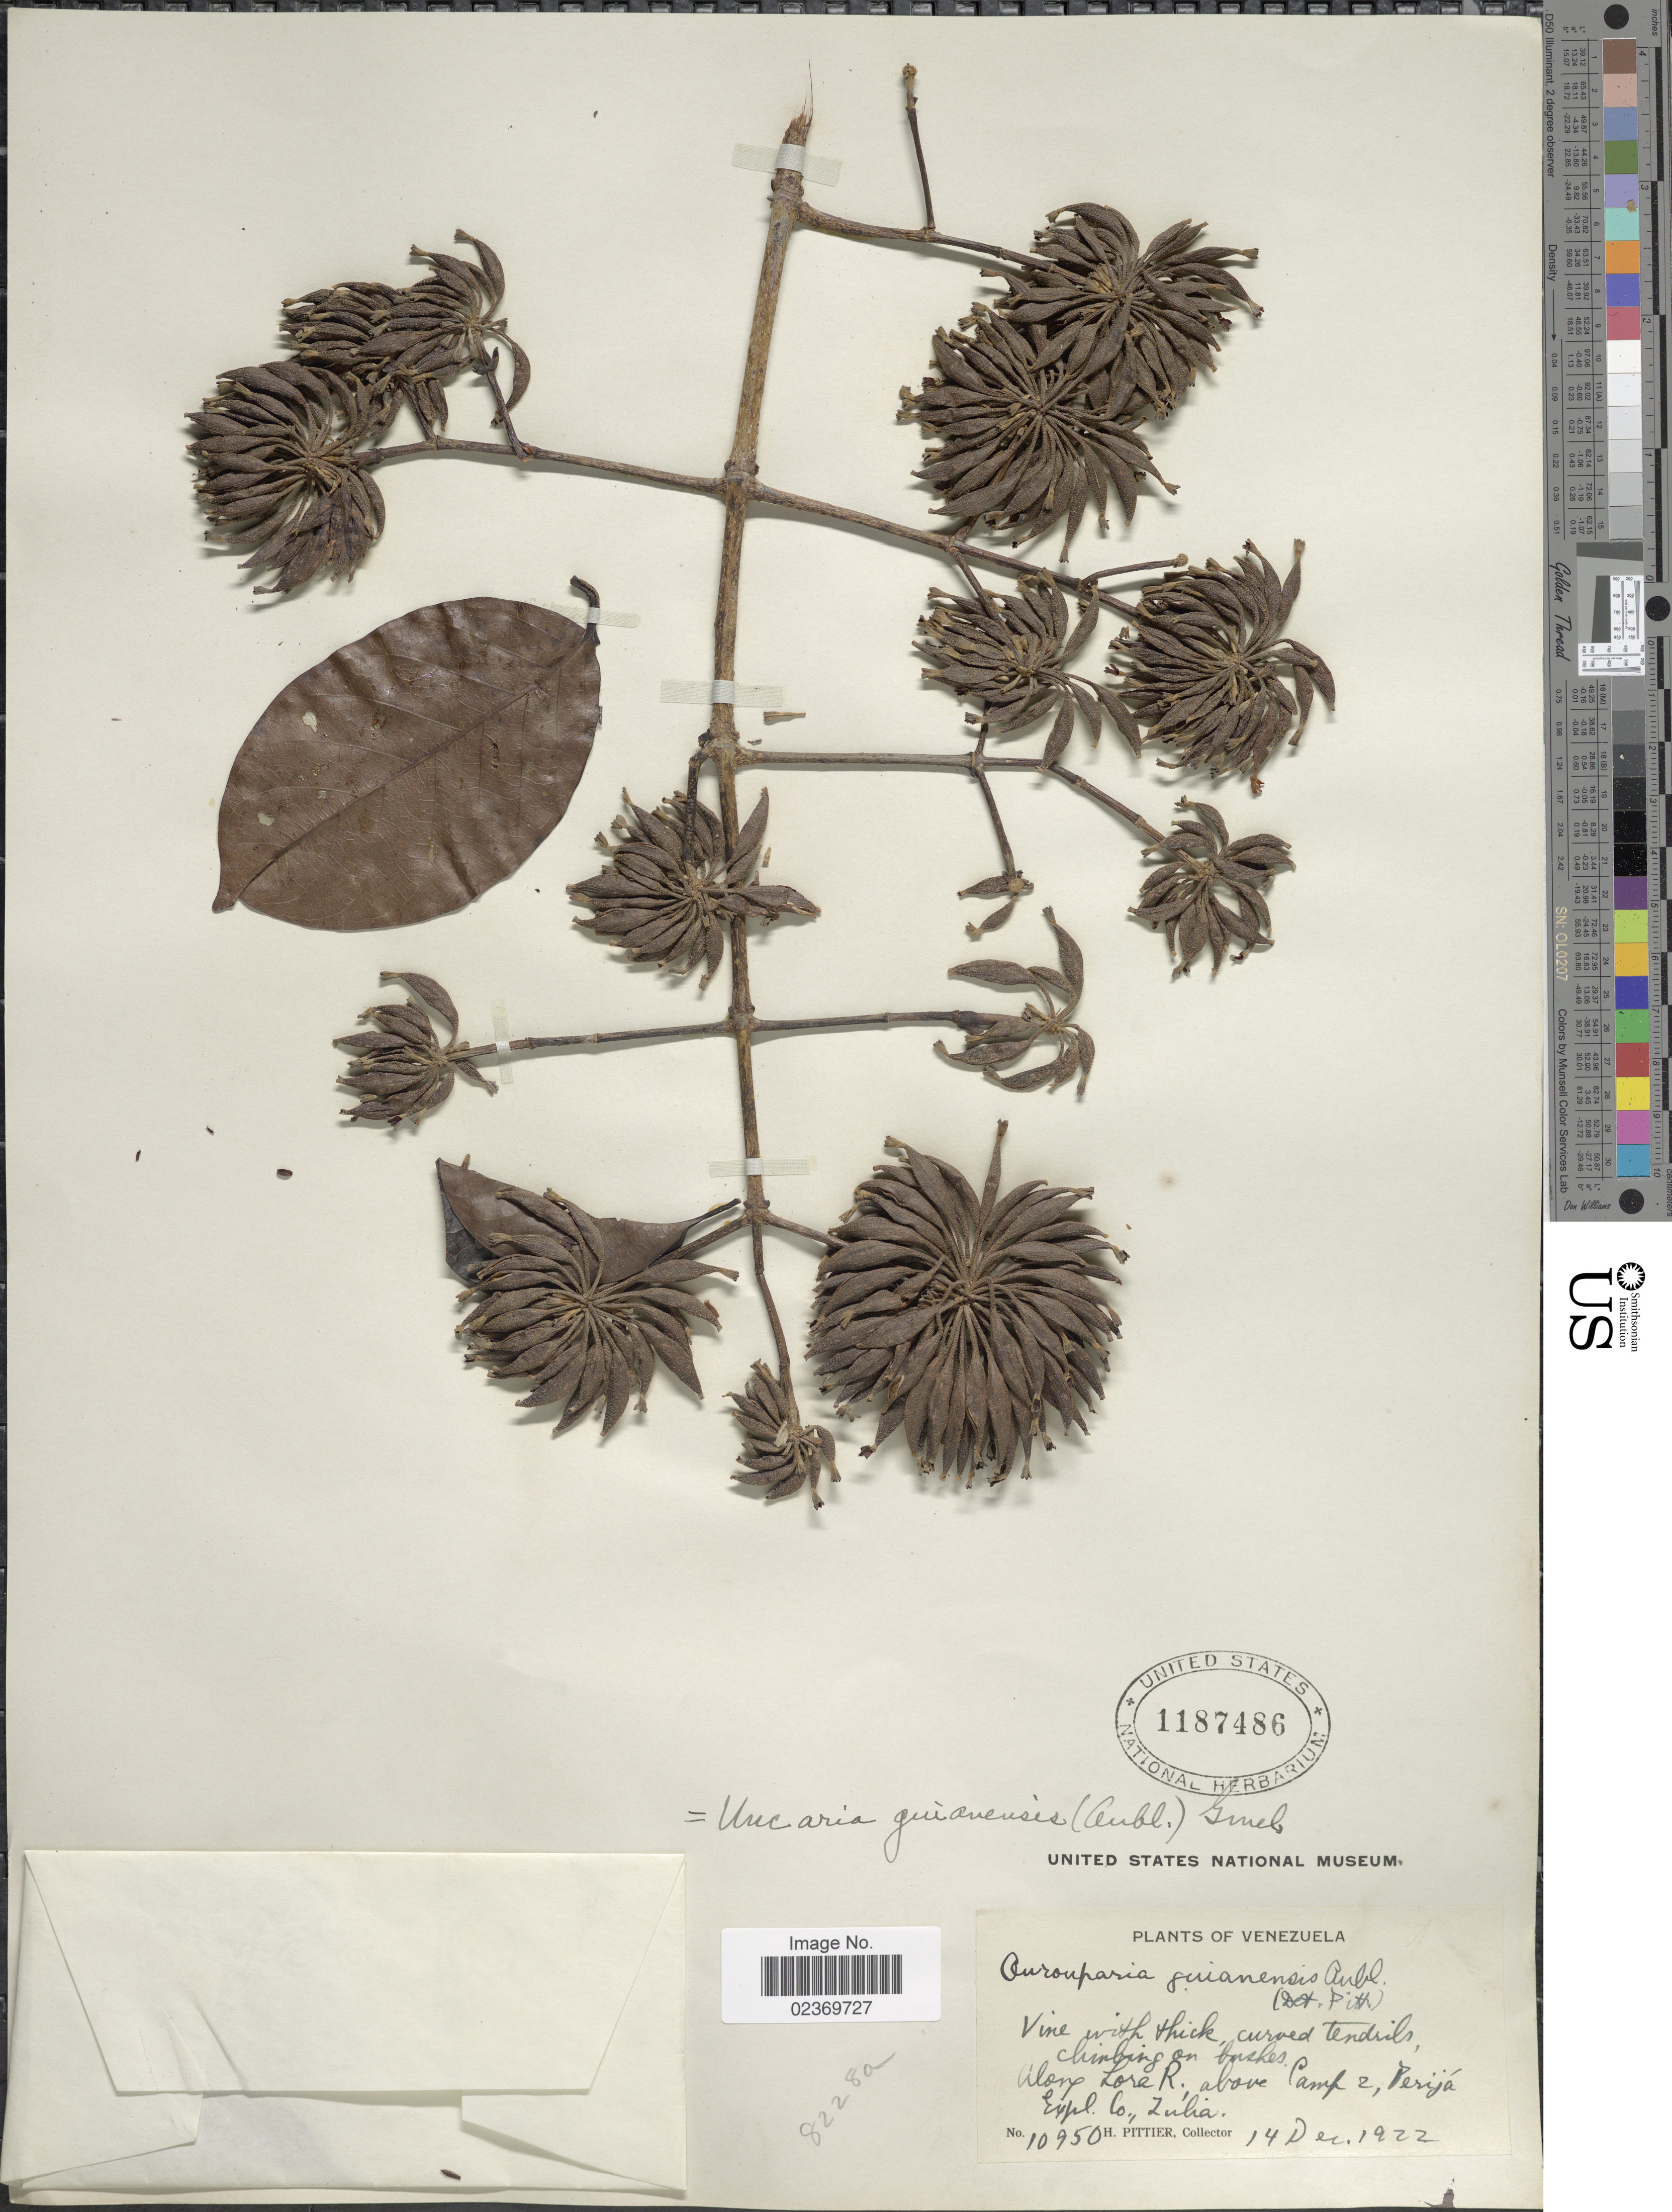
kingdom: Plantae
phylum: Tracheophyta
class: Magnoliopsida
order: Gentianales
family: Rubiaceae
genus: Uncaria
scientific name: Uncaria guianensis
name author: (Aubl.) J.F. Gmel.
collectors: H. F. Pittier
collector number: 10950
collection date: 1922-12-14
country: Venezuela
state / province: Zulia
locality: Along Lora R., above Camp 2, Perija Expl. Co.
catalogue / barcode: US 1187486